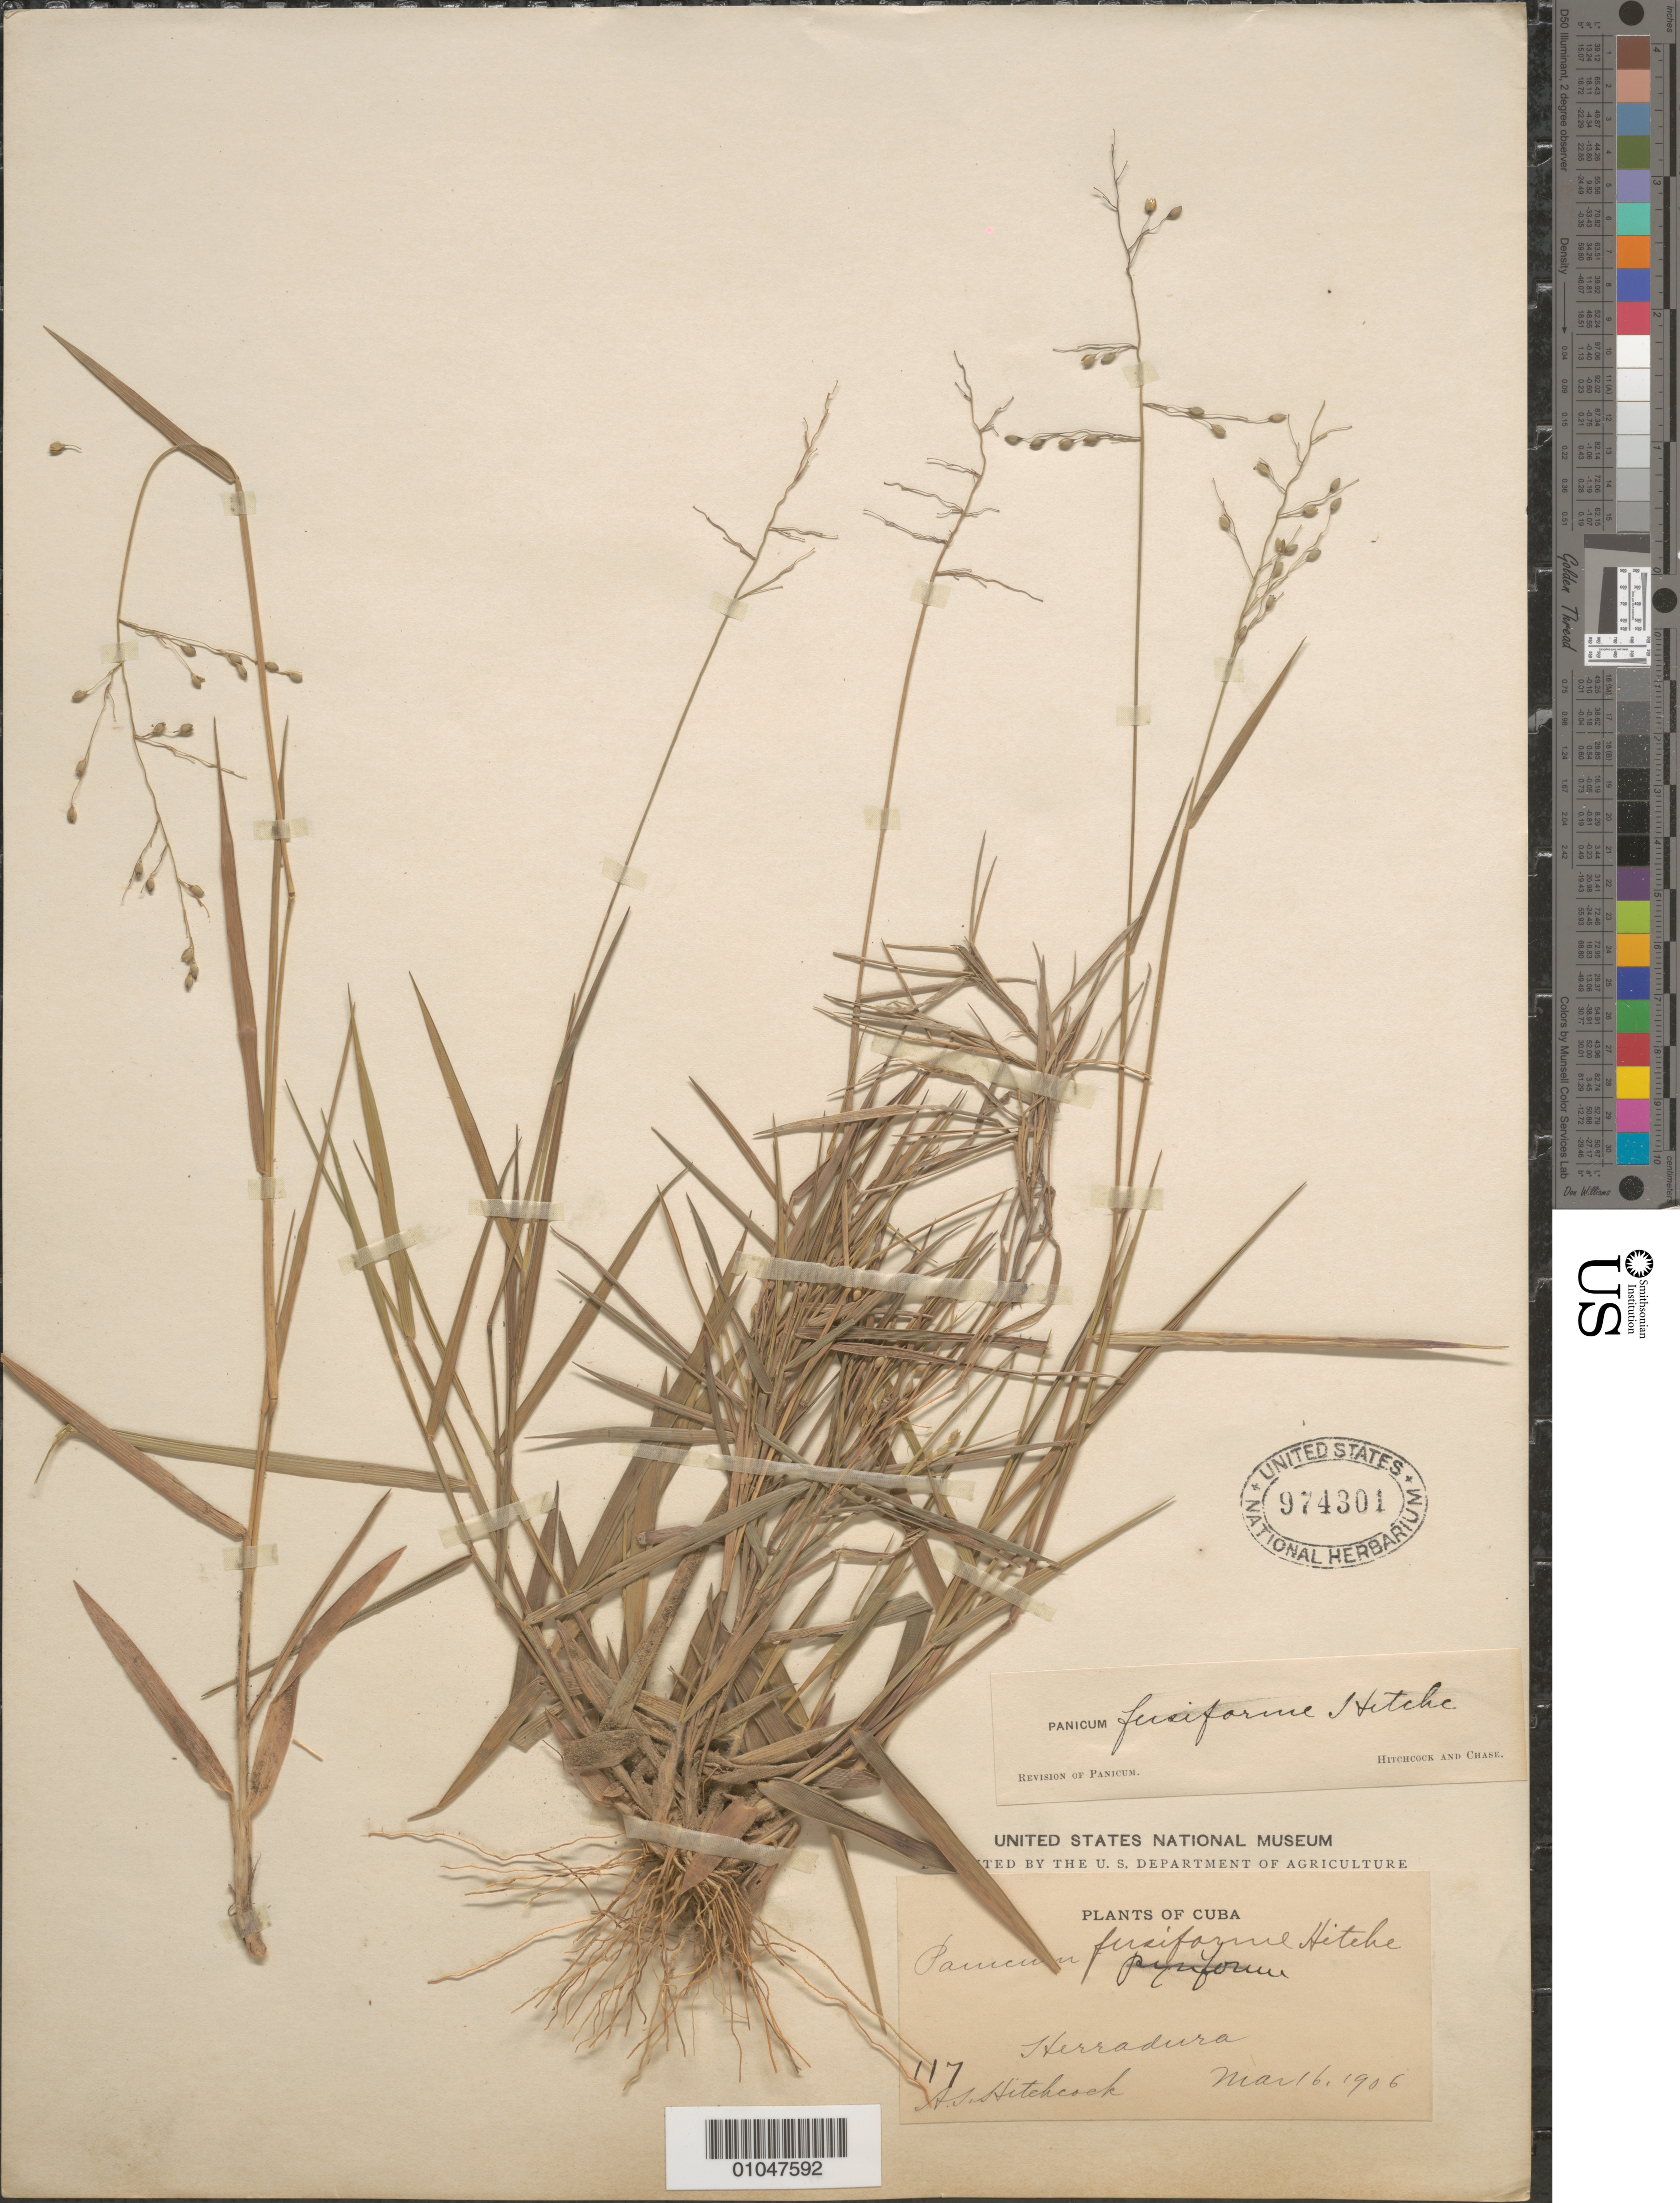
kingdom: Plantae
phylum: Tracheophyta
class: Liliopsida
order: Poales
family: Poaceae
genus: Panicum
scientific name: Panicum fusiforme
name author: Hitchc.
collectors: A. S. Hitchcock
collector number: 117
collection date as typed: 16 Mar 1906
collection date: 1906-03-16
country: Cuba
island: Cuba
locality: Herradura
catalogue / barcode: US 974301